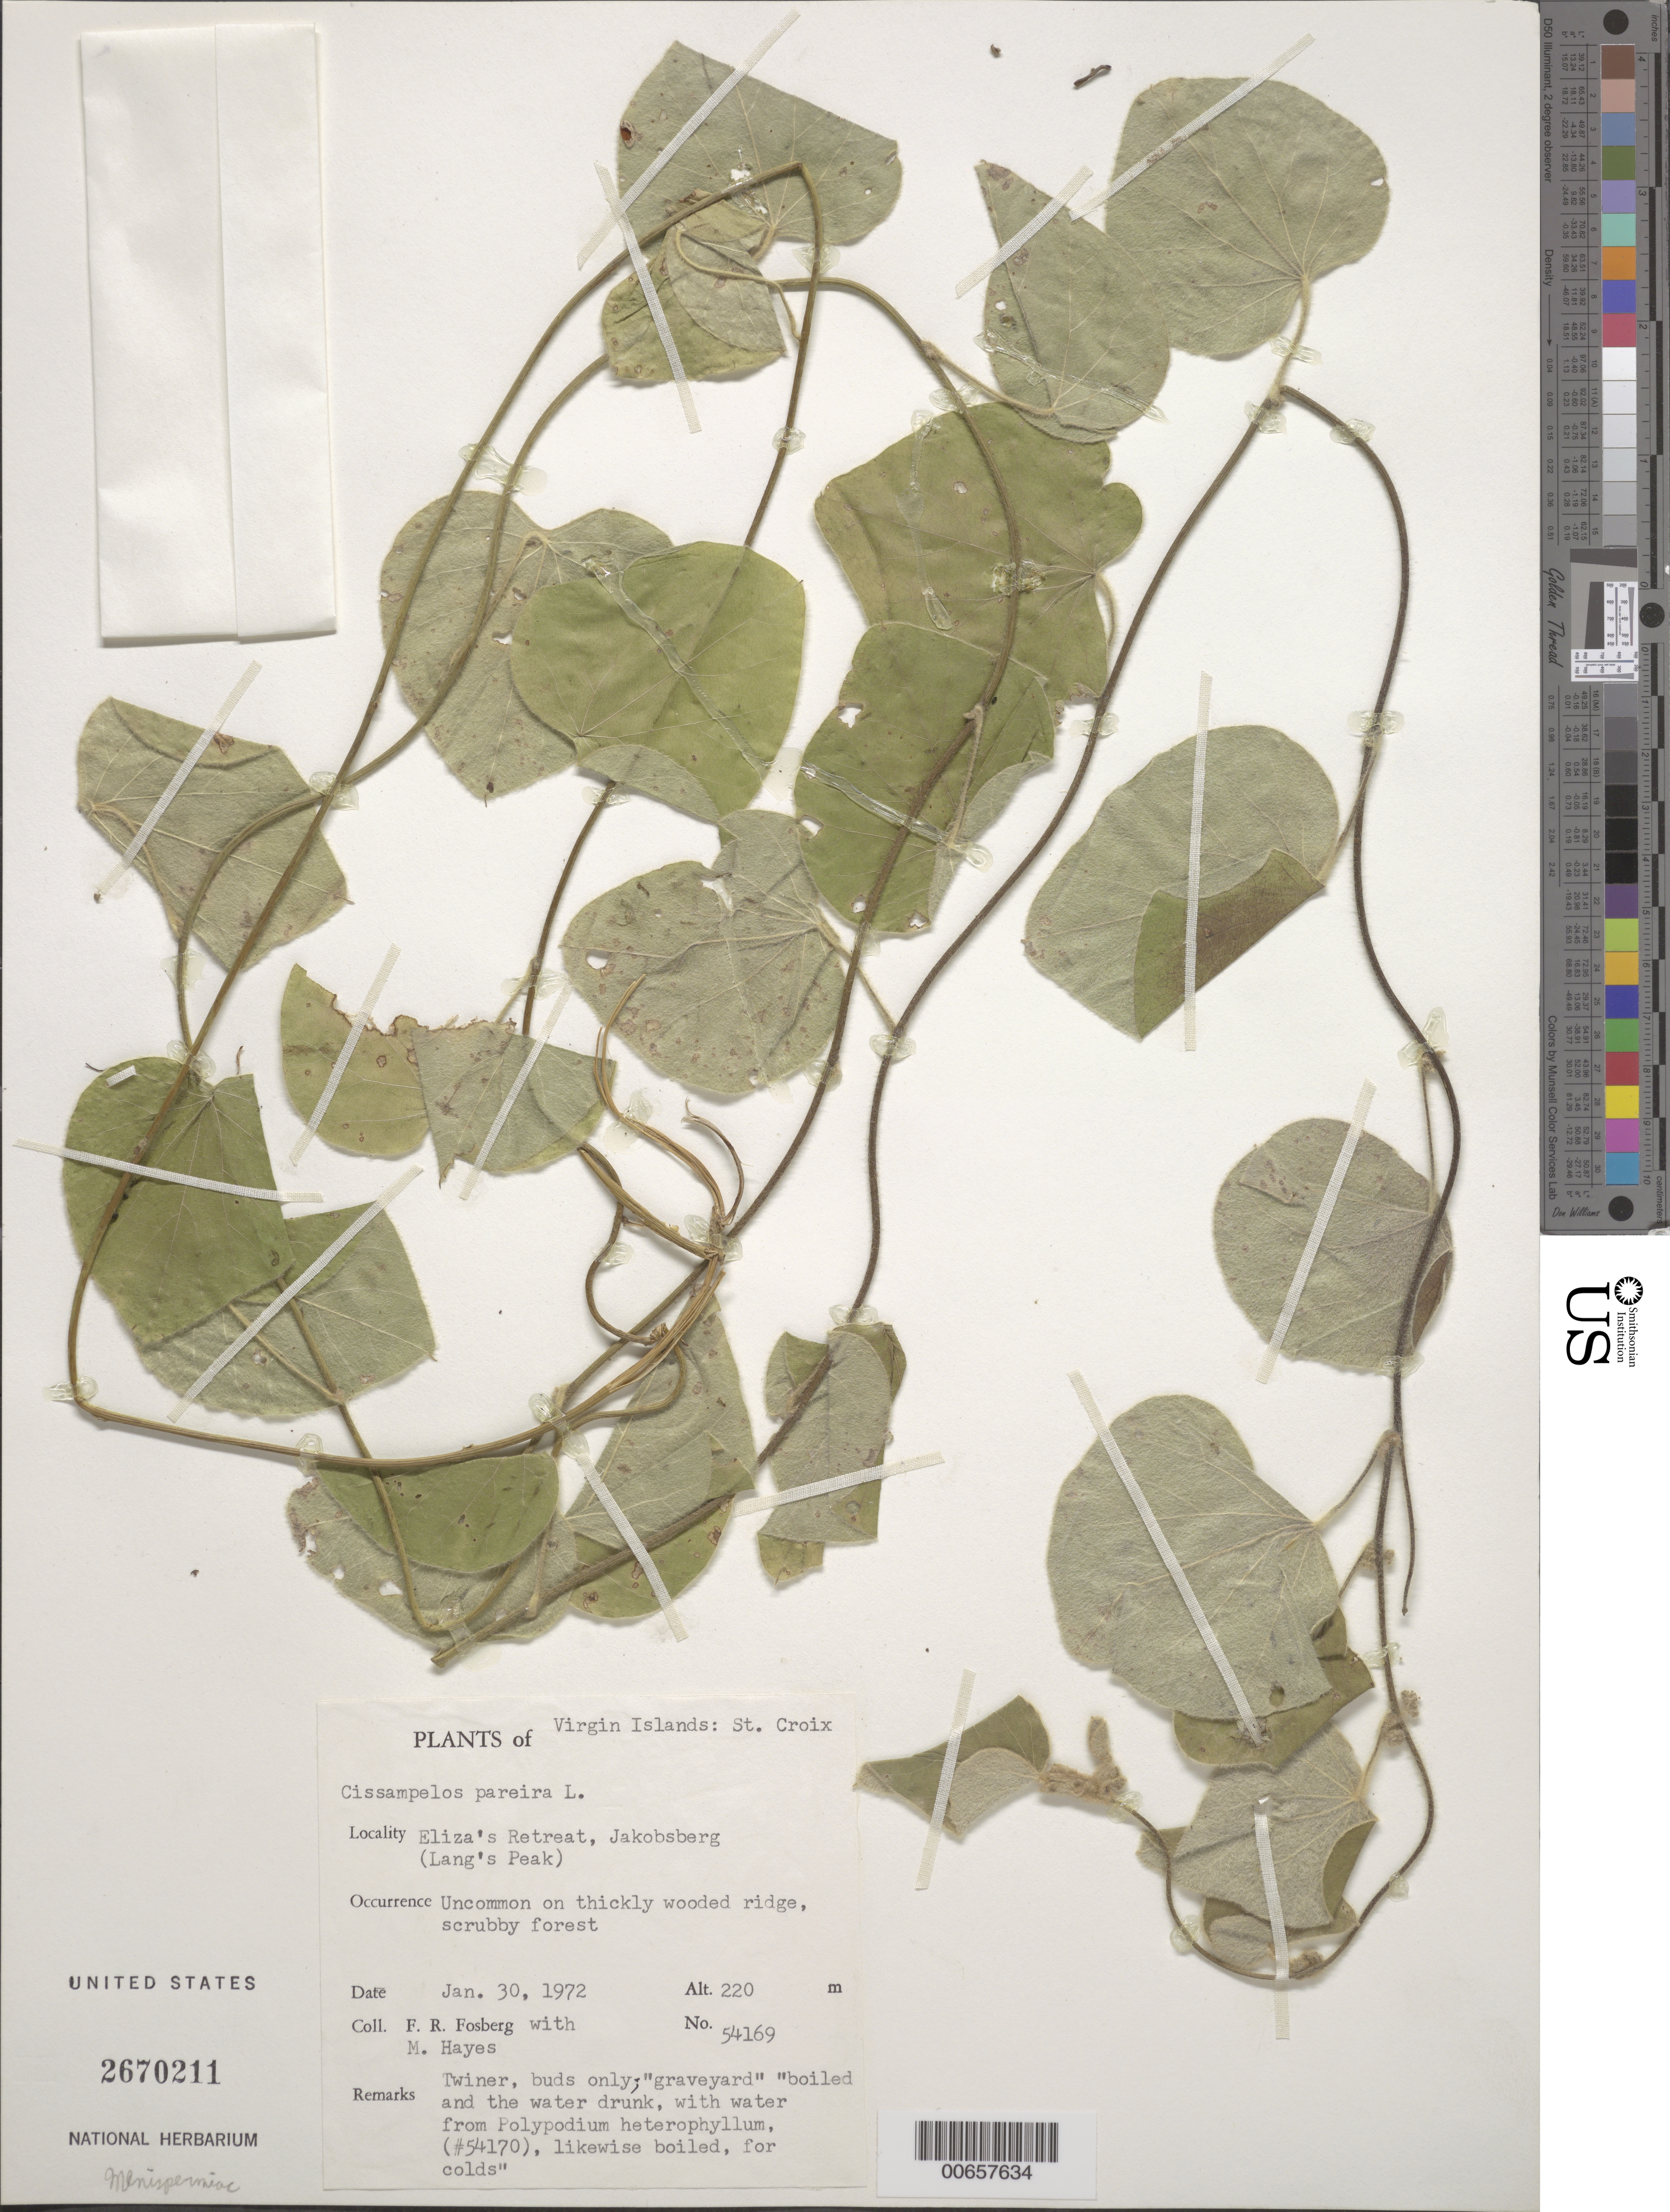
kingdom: Plantae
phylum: Tracheophyta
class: Magnoliopsida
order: Ranunculales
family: Menispermaceae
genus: Cissampelos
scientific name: Cissampelos pareira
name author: L.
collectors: F. R. Fosberg & M. Hayes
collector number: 54169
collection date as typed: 30 Jan 1972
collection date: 1972-01-30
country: U.S. Virgin Islands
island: St. Croix Island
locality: Eliza's Retreat, Jakobsberg (Lang's Peak)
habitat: On thickly wooded ridge, scrubby forest.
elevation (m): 220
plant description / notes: Common name: Twiner; graveyard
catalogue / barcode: US 2670211